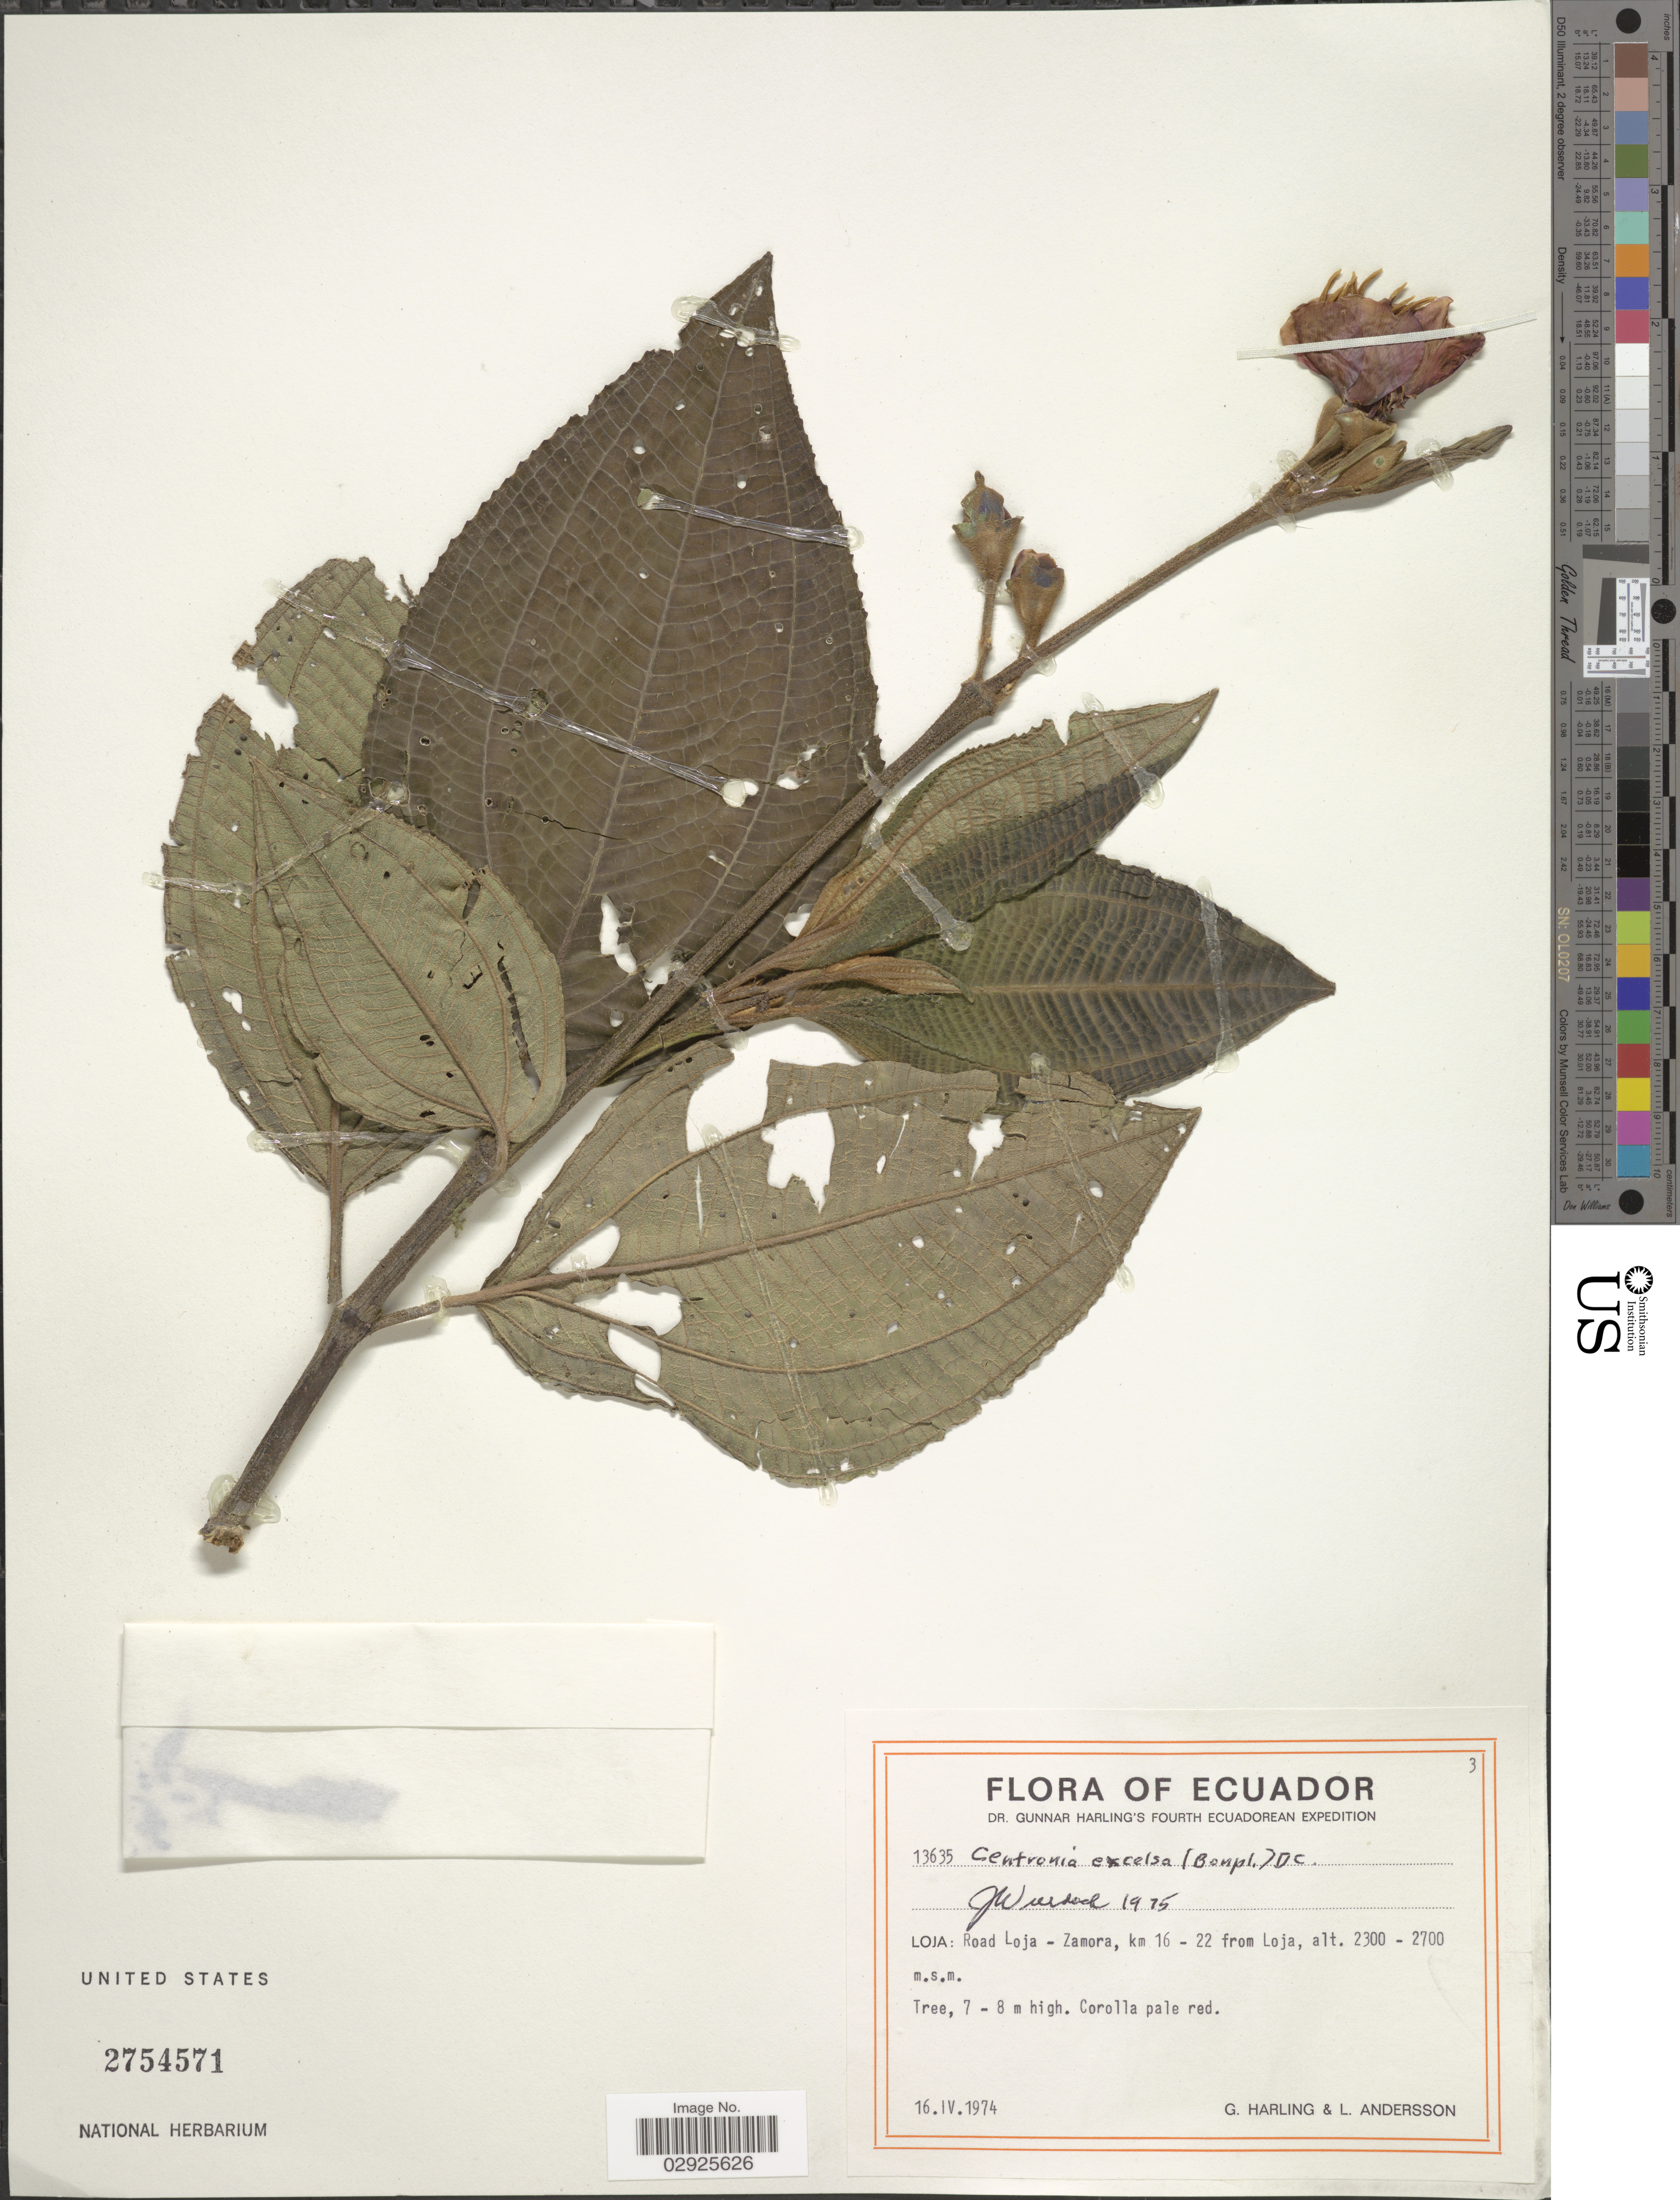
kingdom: Plantae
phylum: Tracheophyta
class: Magnoliopsida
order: Myrtales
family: Melastomataceae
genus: Meriania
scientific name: Meriania tomentosa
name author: (Cogn.) Wurdack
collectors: G. Harling & L. Andersson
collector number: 13635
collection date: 1974-04-16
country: Ecuador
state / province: Loja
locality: Road Loja - Zamora, km 16 - 22 from Loja.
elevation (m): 2300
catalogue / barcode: US 2754571